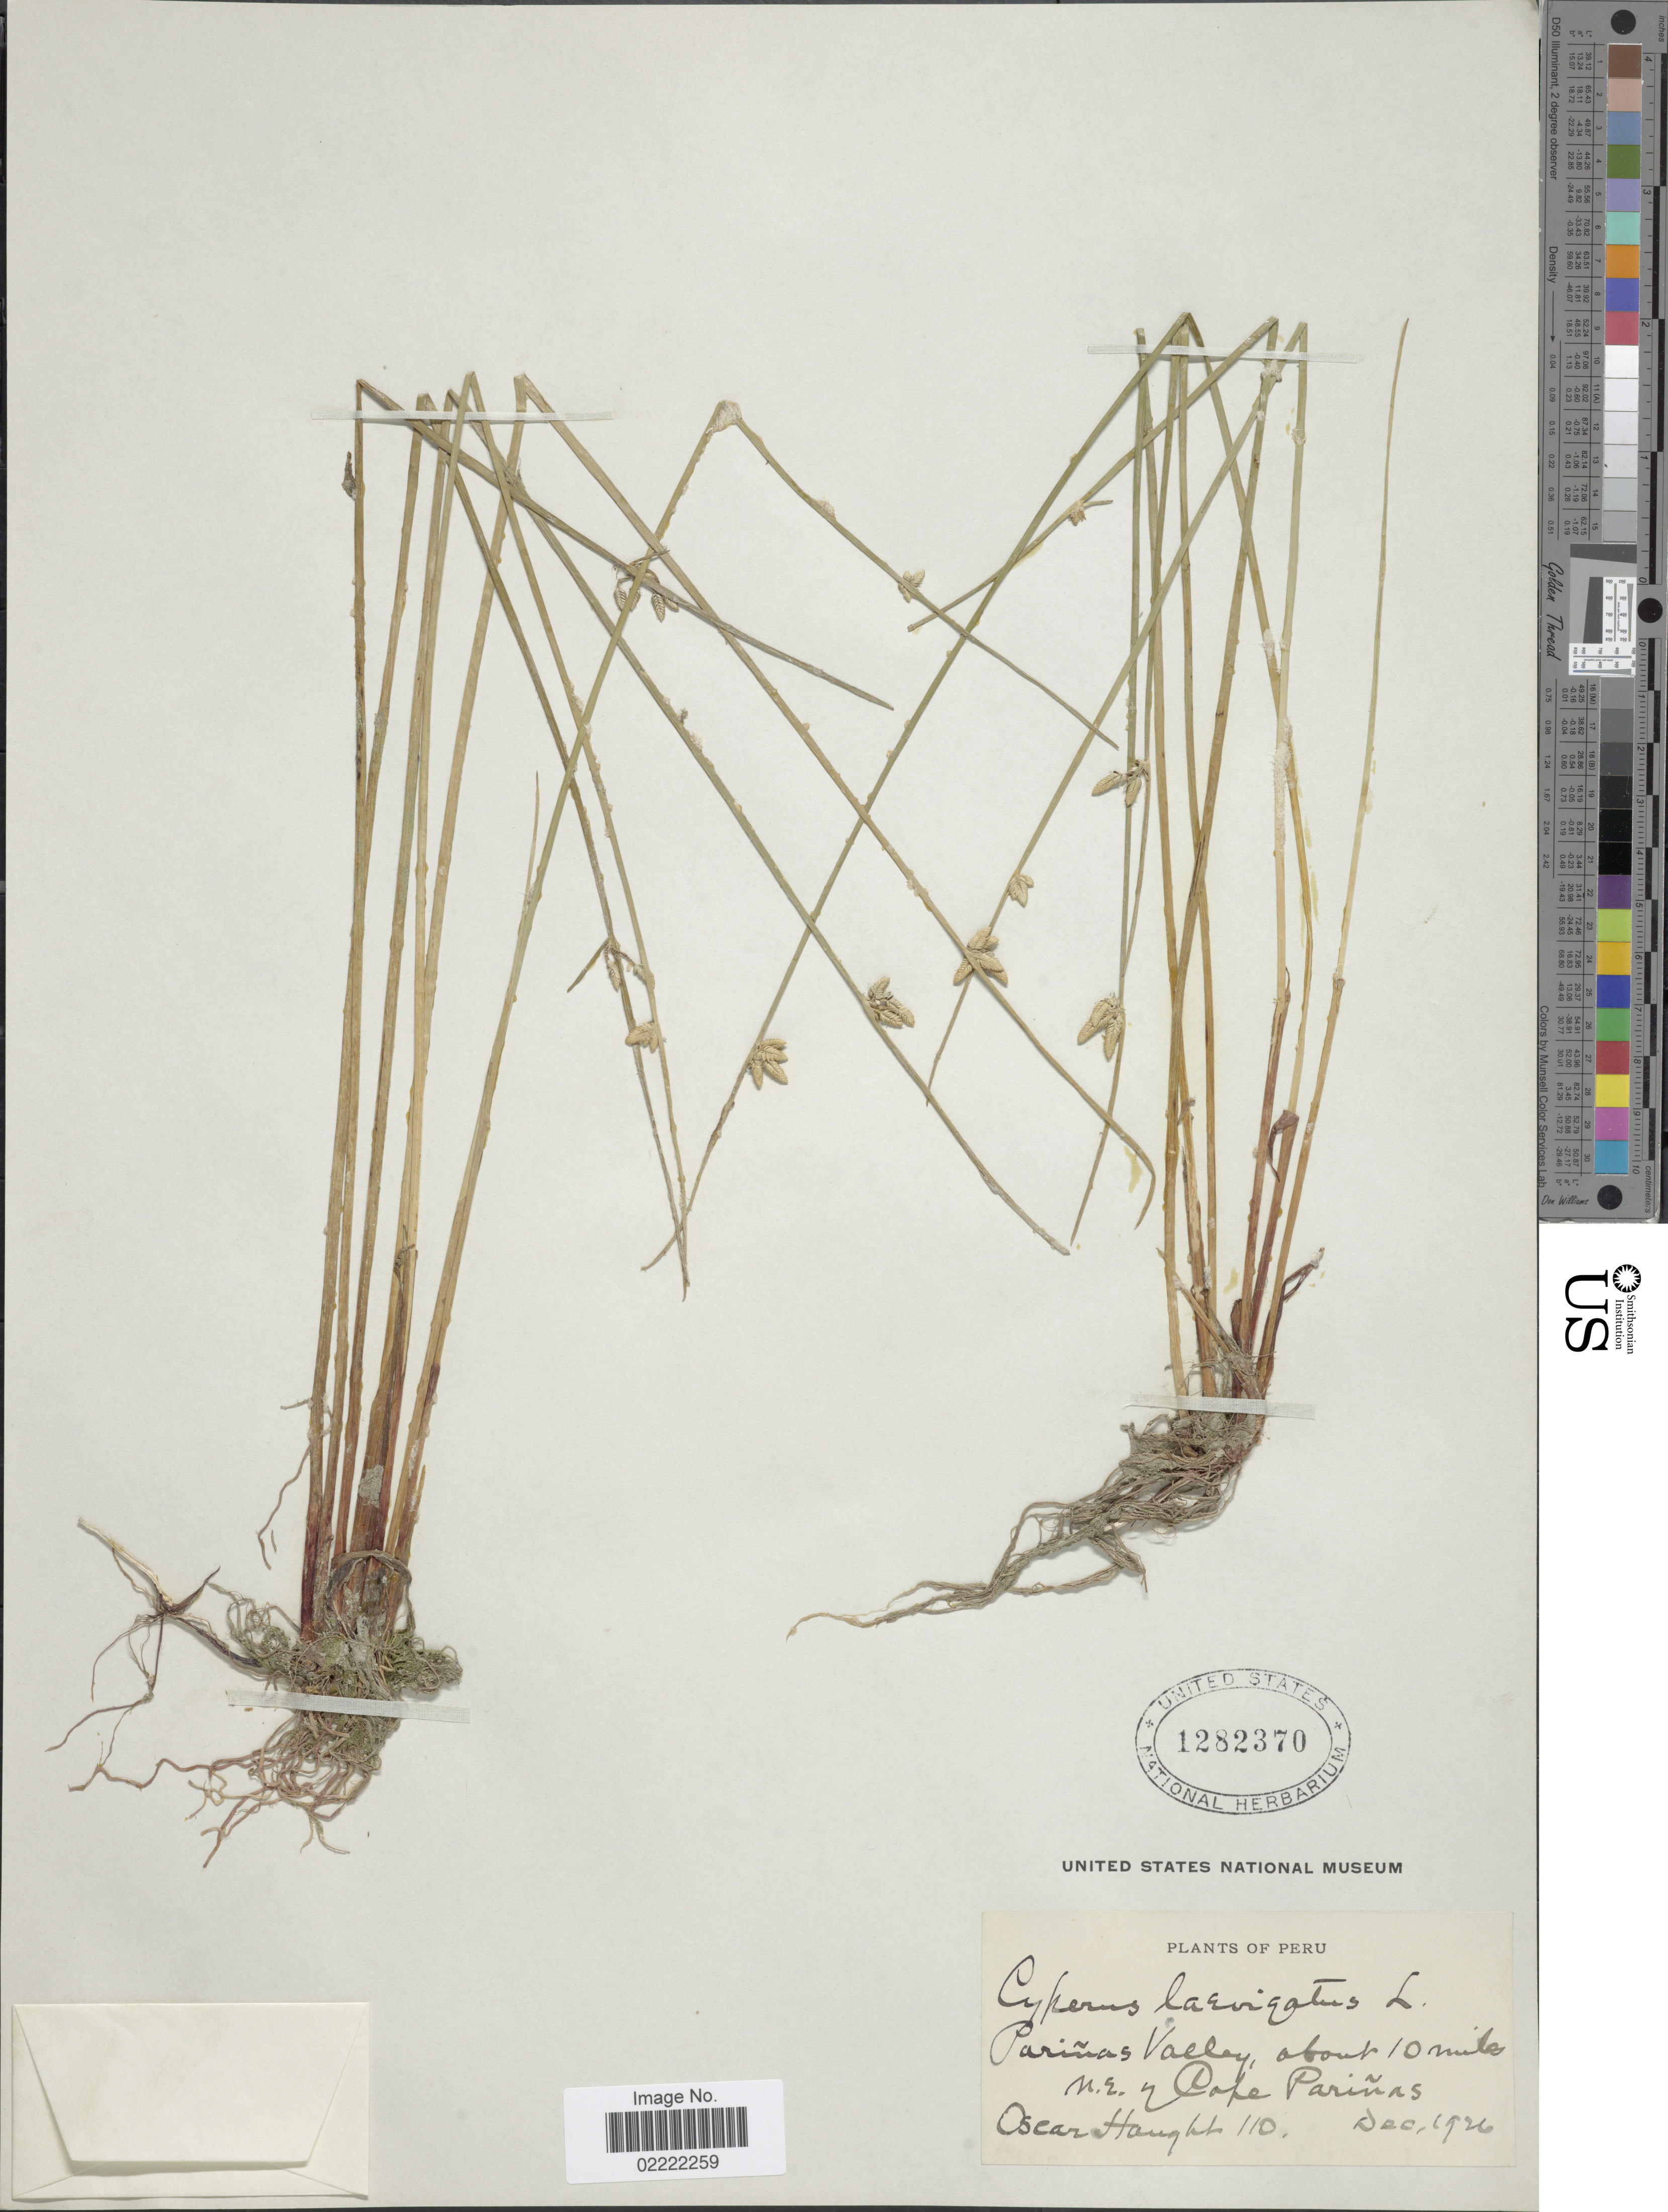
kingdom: Plantae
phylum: Tracheophyta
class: Liliopsida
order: Poales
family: Cyperaceae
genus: Cyperus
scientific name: Cyperus laevigatus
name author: L.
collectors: O. L. Haught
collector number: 110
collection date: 1926-12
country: Peru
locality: Parinas Valley, about 10 miles N.E. of Cape Parinas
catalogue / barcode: US 1282370